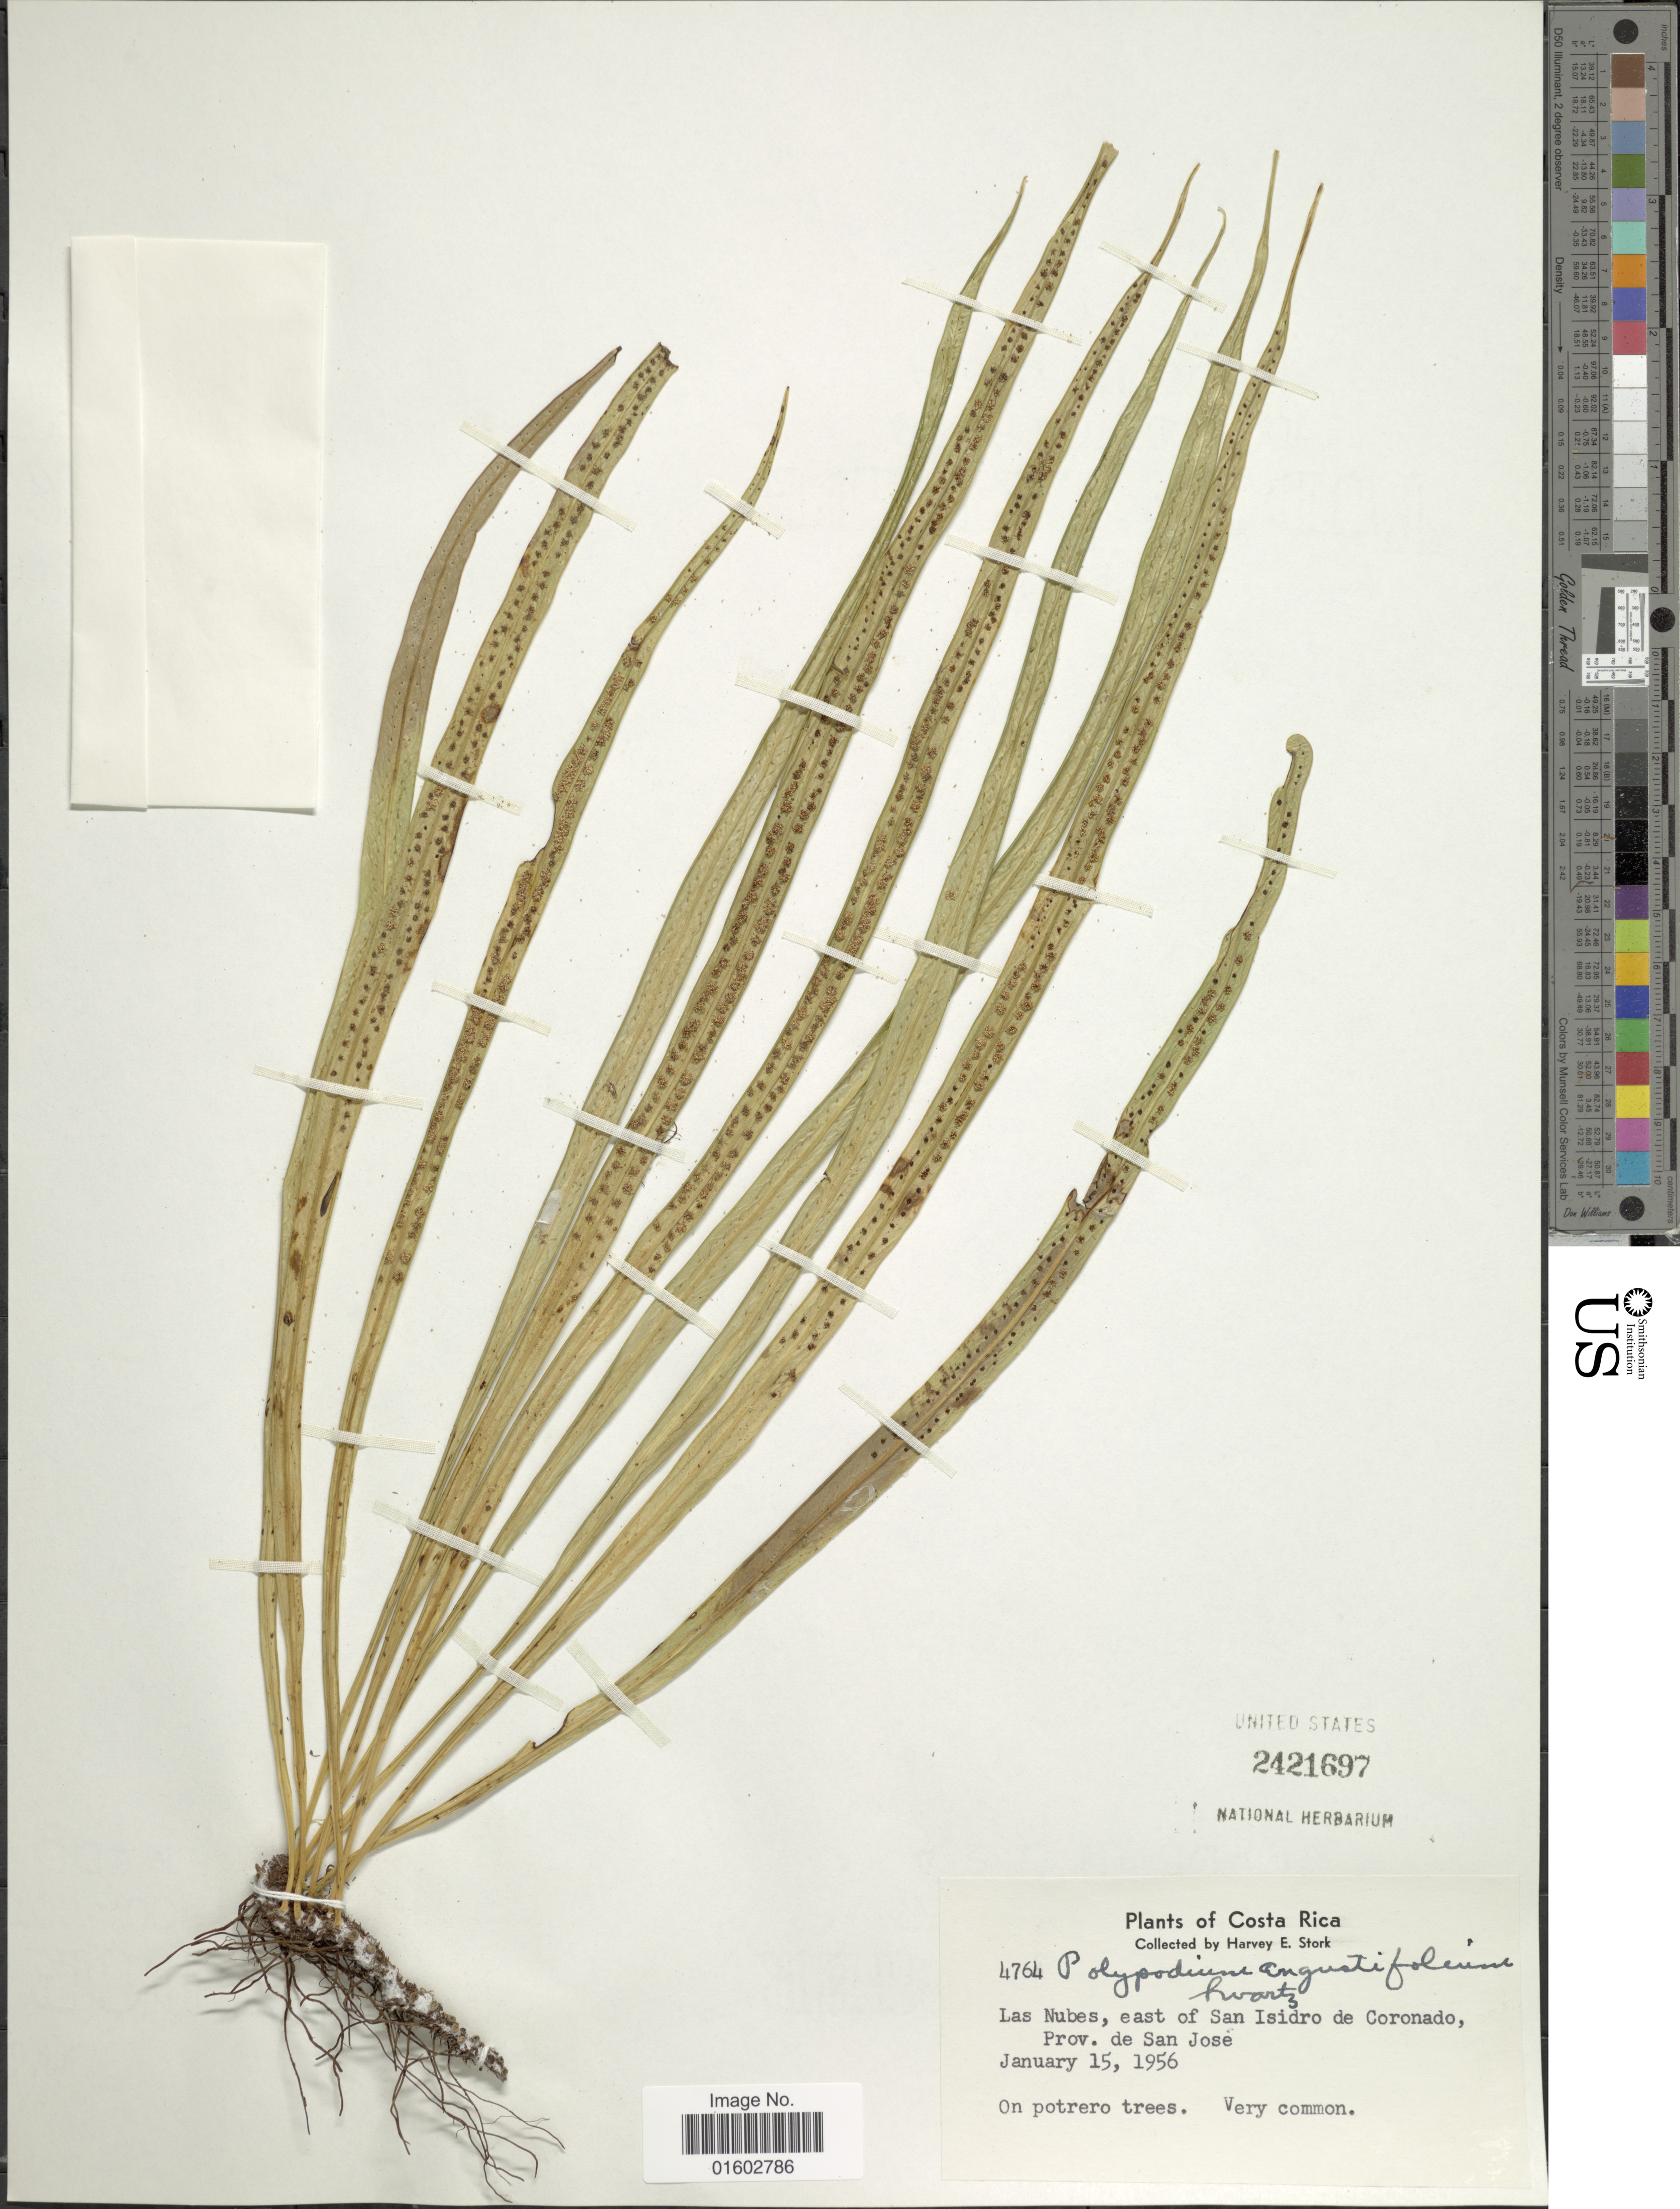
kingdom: Plantae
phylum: Tracheophyta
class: Polypodiopsida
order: Polypodiales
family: Polypodiaceae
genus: Campyloneurum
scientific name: Campyloneurum angustifolium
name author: (Sw.) Fée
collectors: H. E. Stork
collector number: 4764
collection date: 1956-01-15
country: Costa Rica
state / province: San José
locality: Las Nubes, east of San Isidoro de Coronado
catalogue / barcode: US 2421697